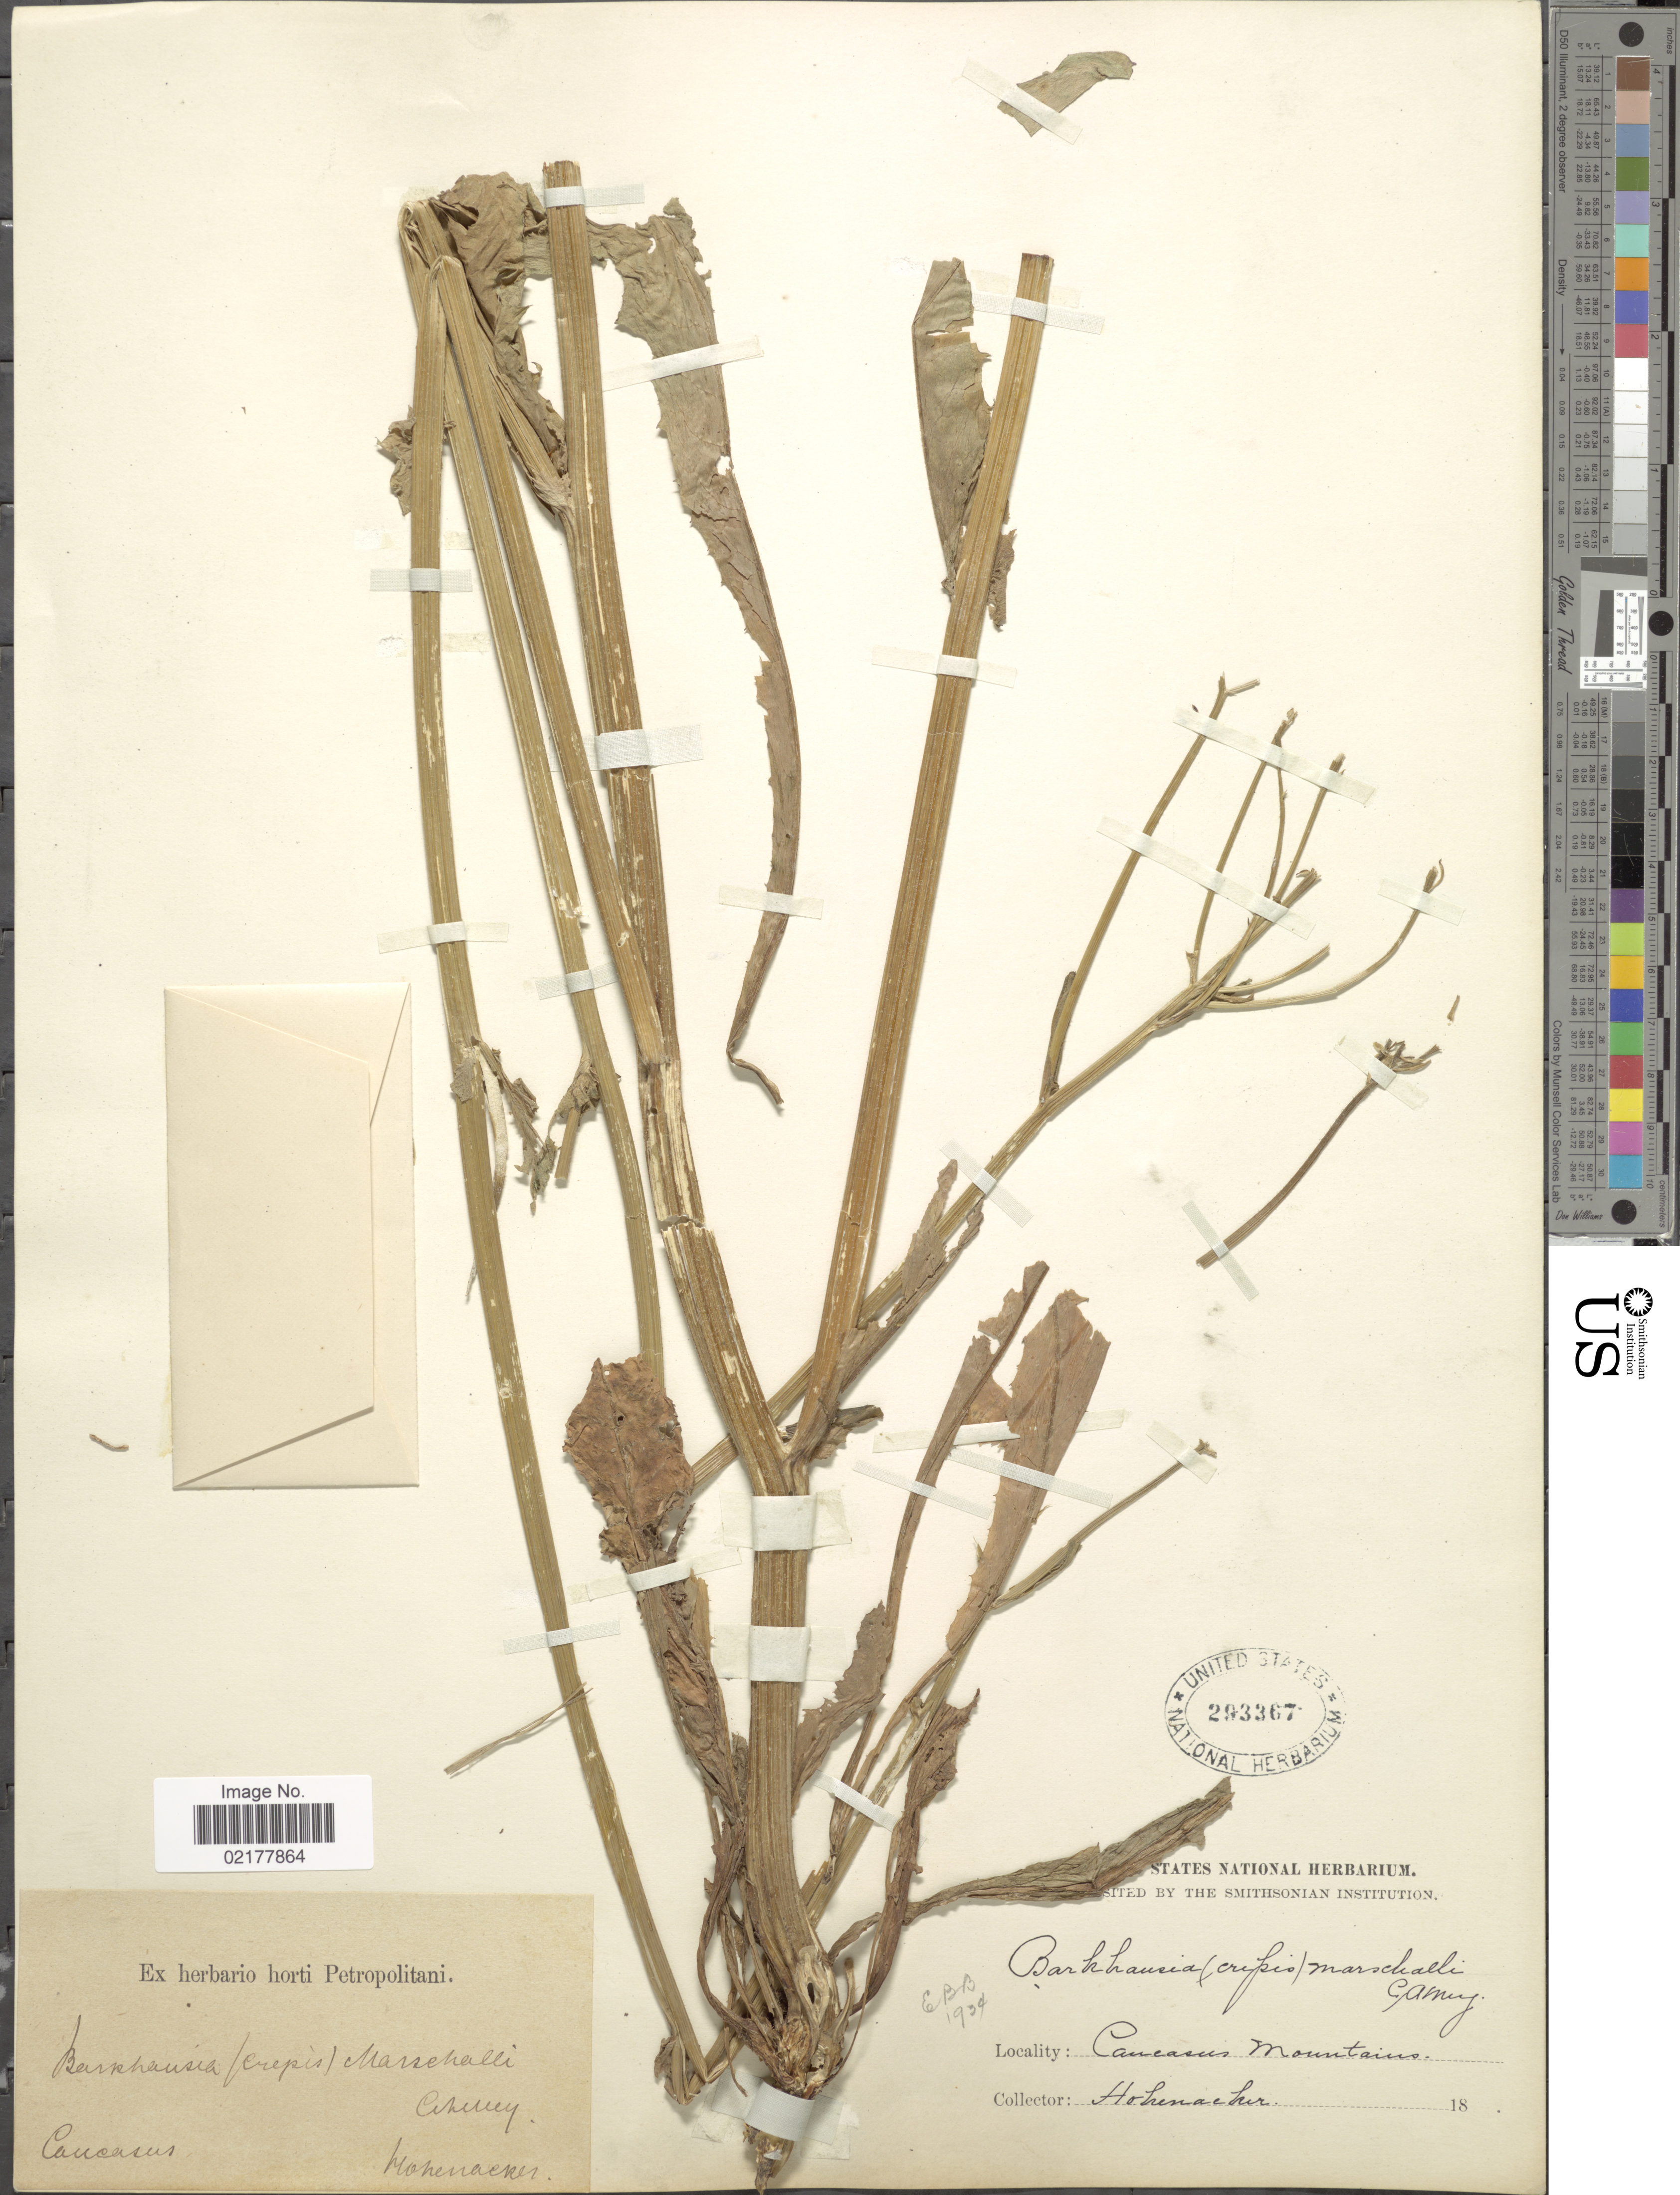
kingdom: Plantae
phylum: Tracheophyta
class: Magnoliopsida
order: Asterales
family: Asteraceae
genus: Crepis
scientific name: Crepis marschallii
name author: (C.A. Mey.) F.W. Schultz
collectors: Hohenacker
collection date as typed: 18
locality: Caucasus Mountains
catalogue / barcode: US 293367